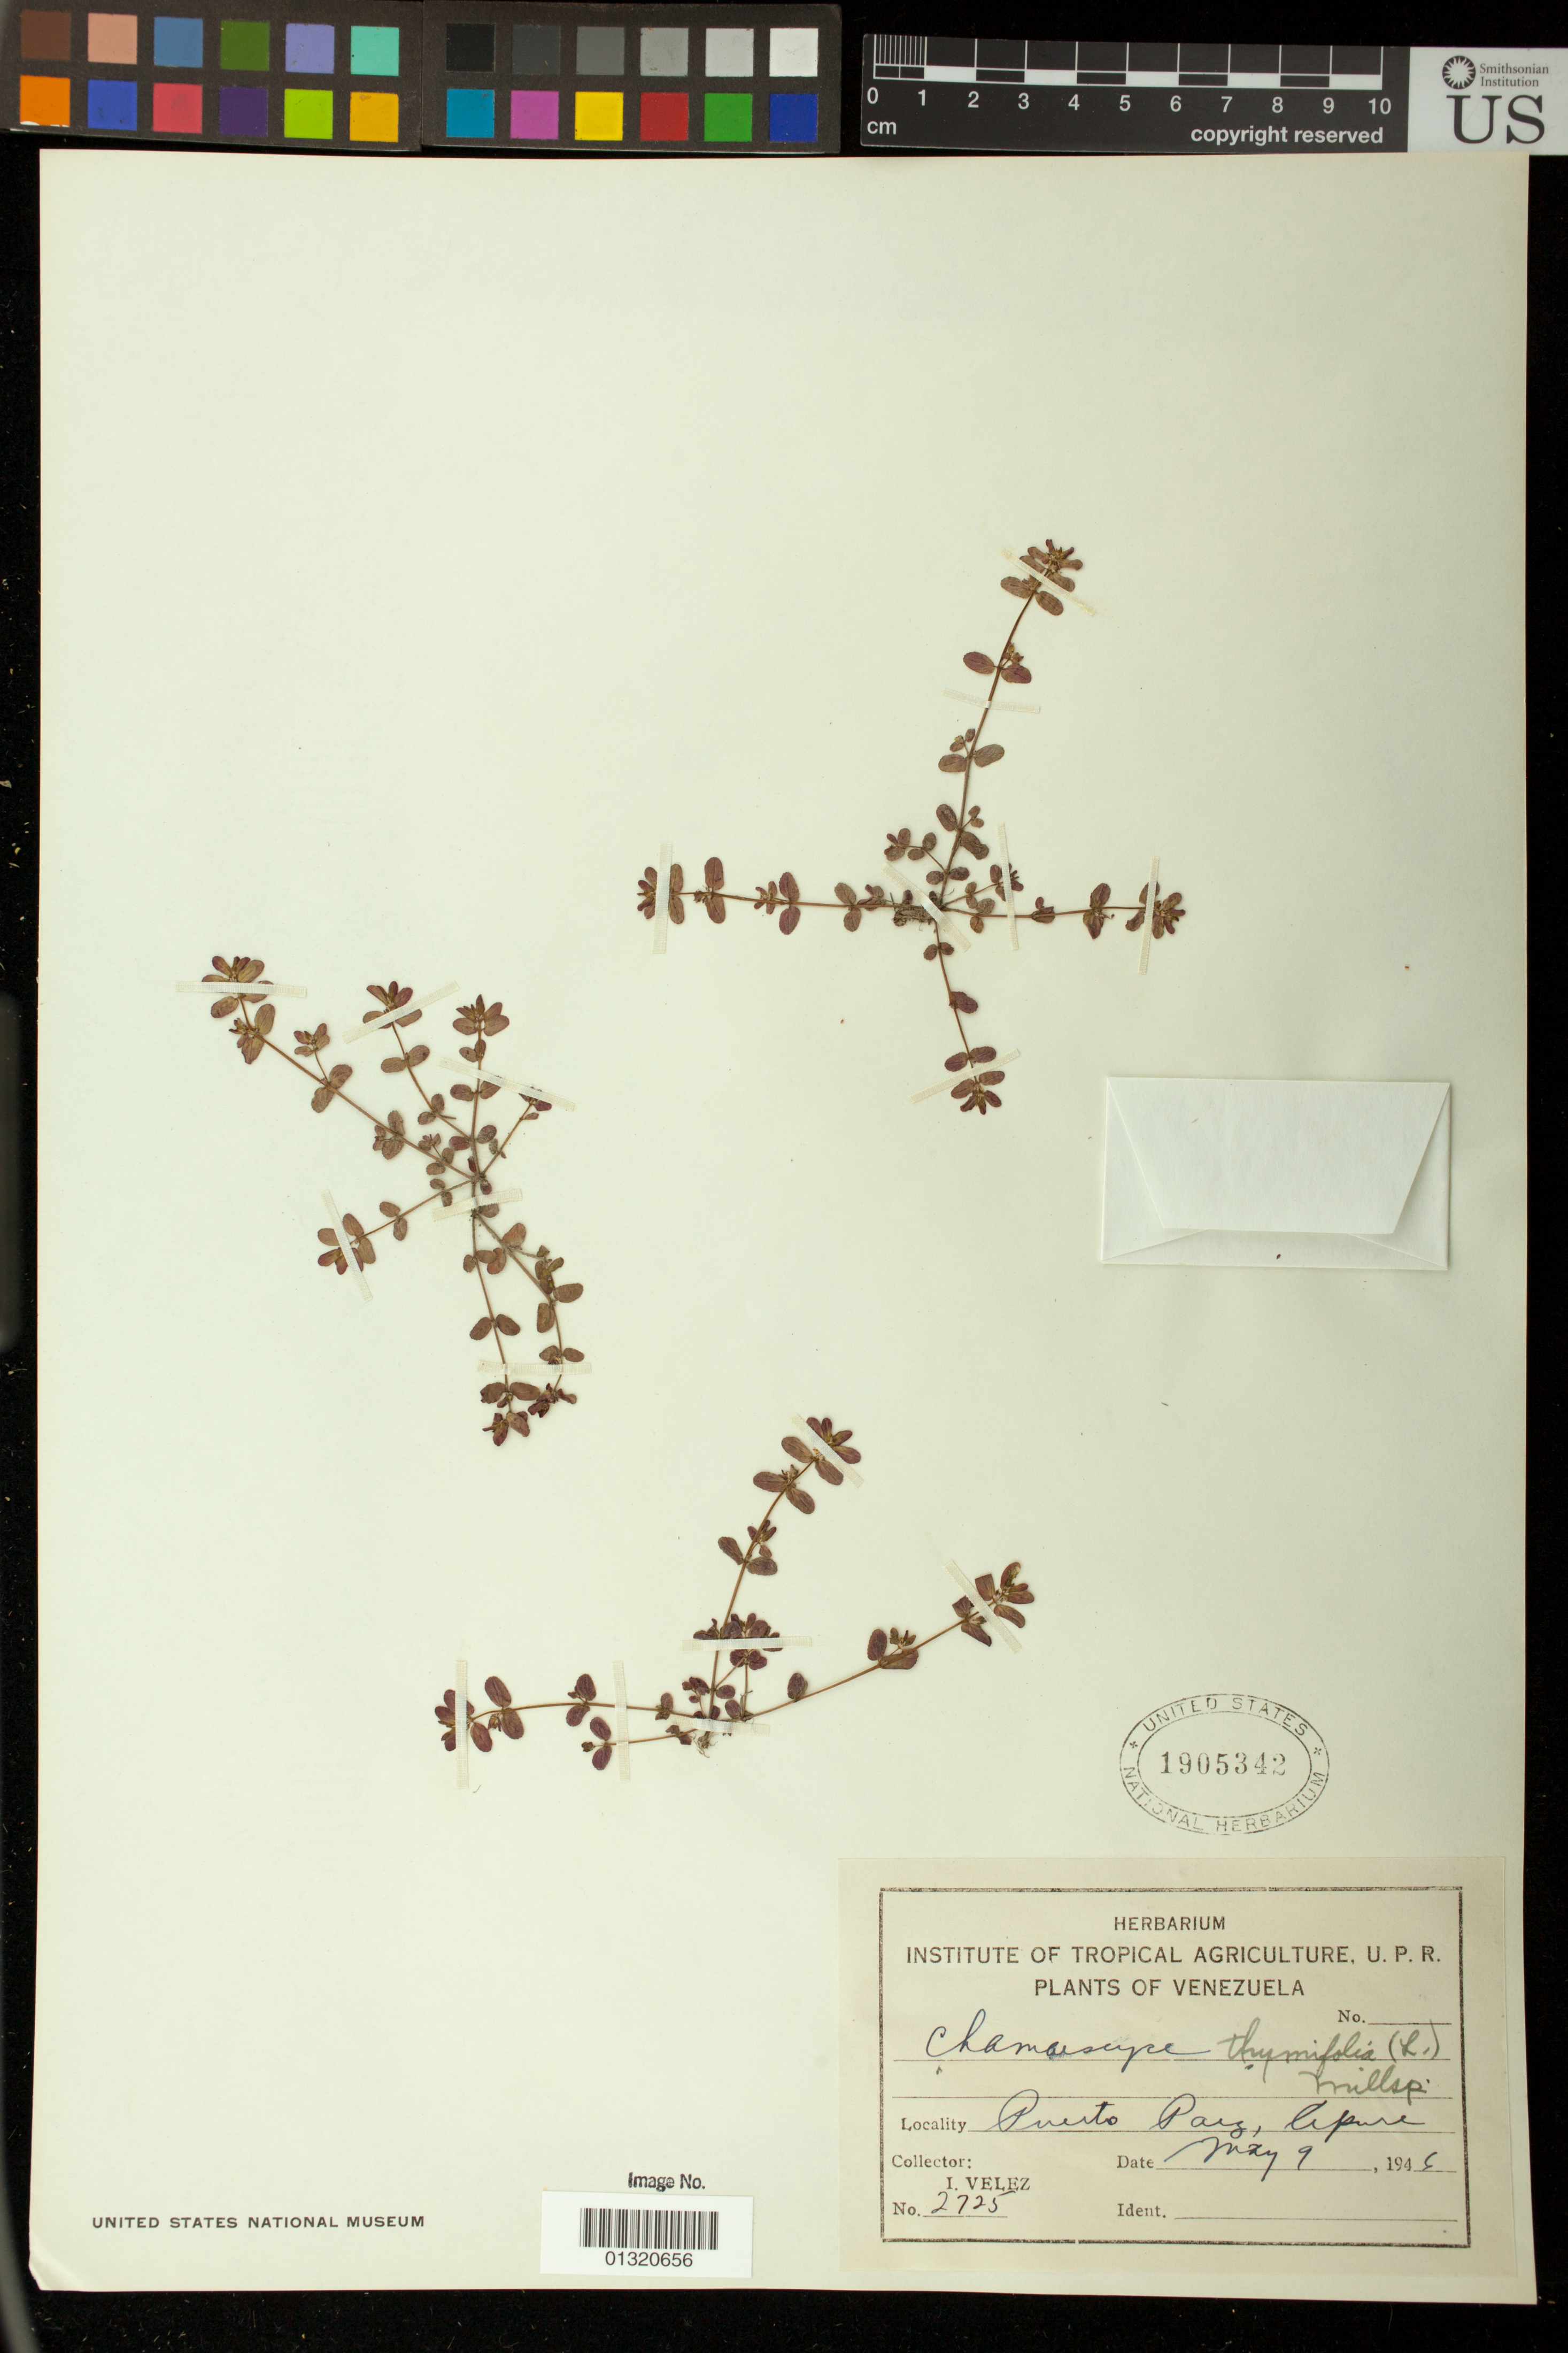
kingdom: Plantae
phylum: Tracheophyta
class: Magnoliopsida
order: Malpighiales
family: Euphorbiaceae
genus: Euphorbia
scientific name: Euphorbia thymifolia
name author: L.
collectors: I. Vélez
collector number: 2725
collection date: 1946-05-09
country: Venezuela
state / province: Apure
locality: Puerto Paez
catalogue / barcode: US 1905342